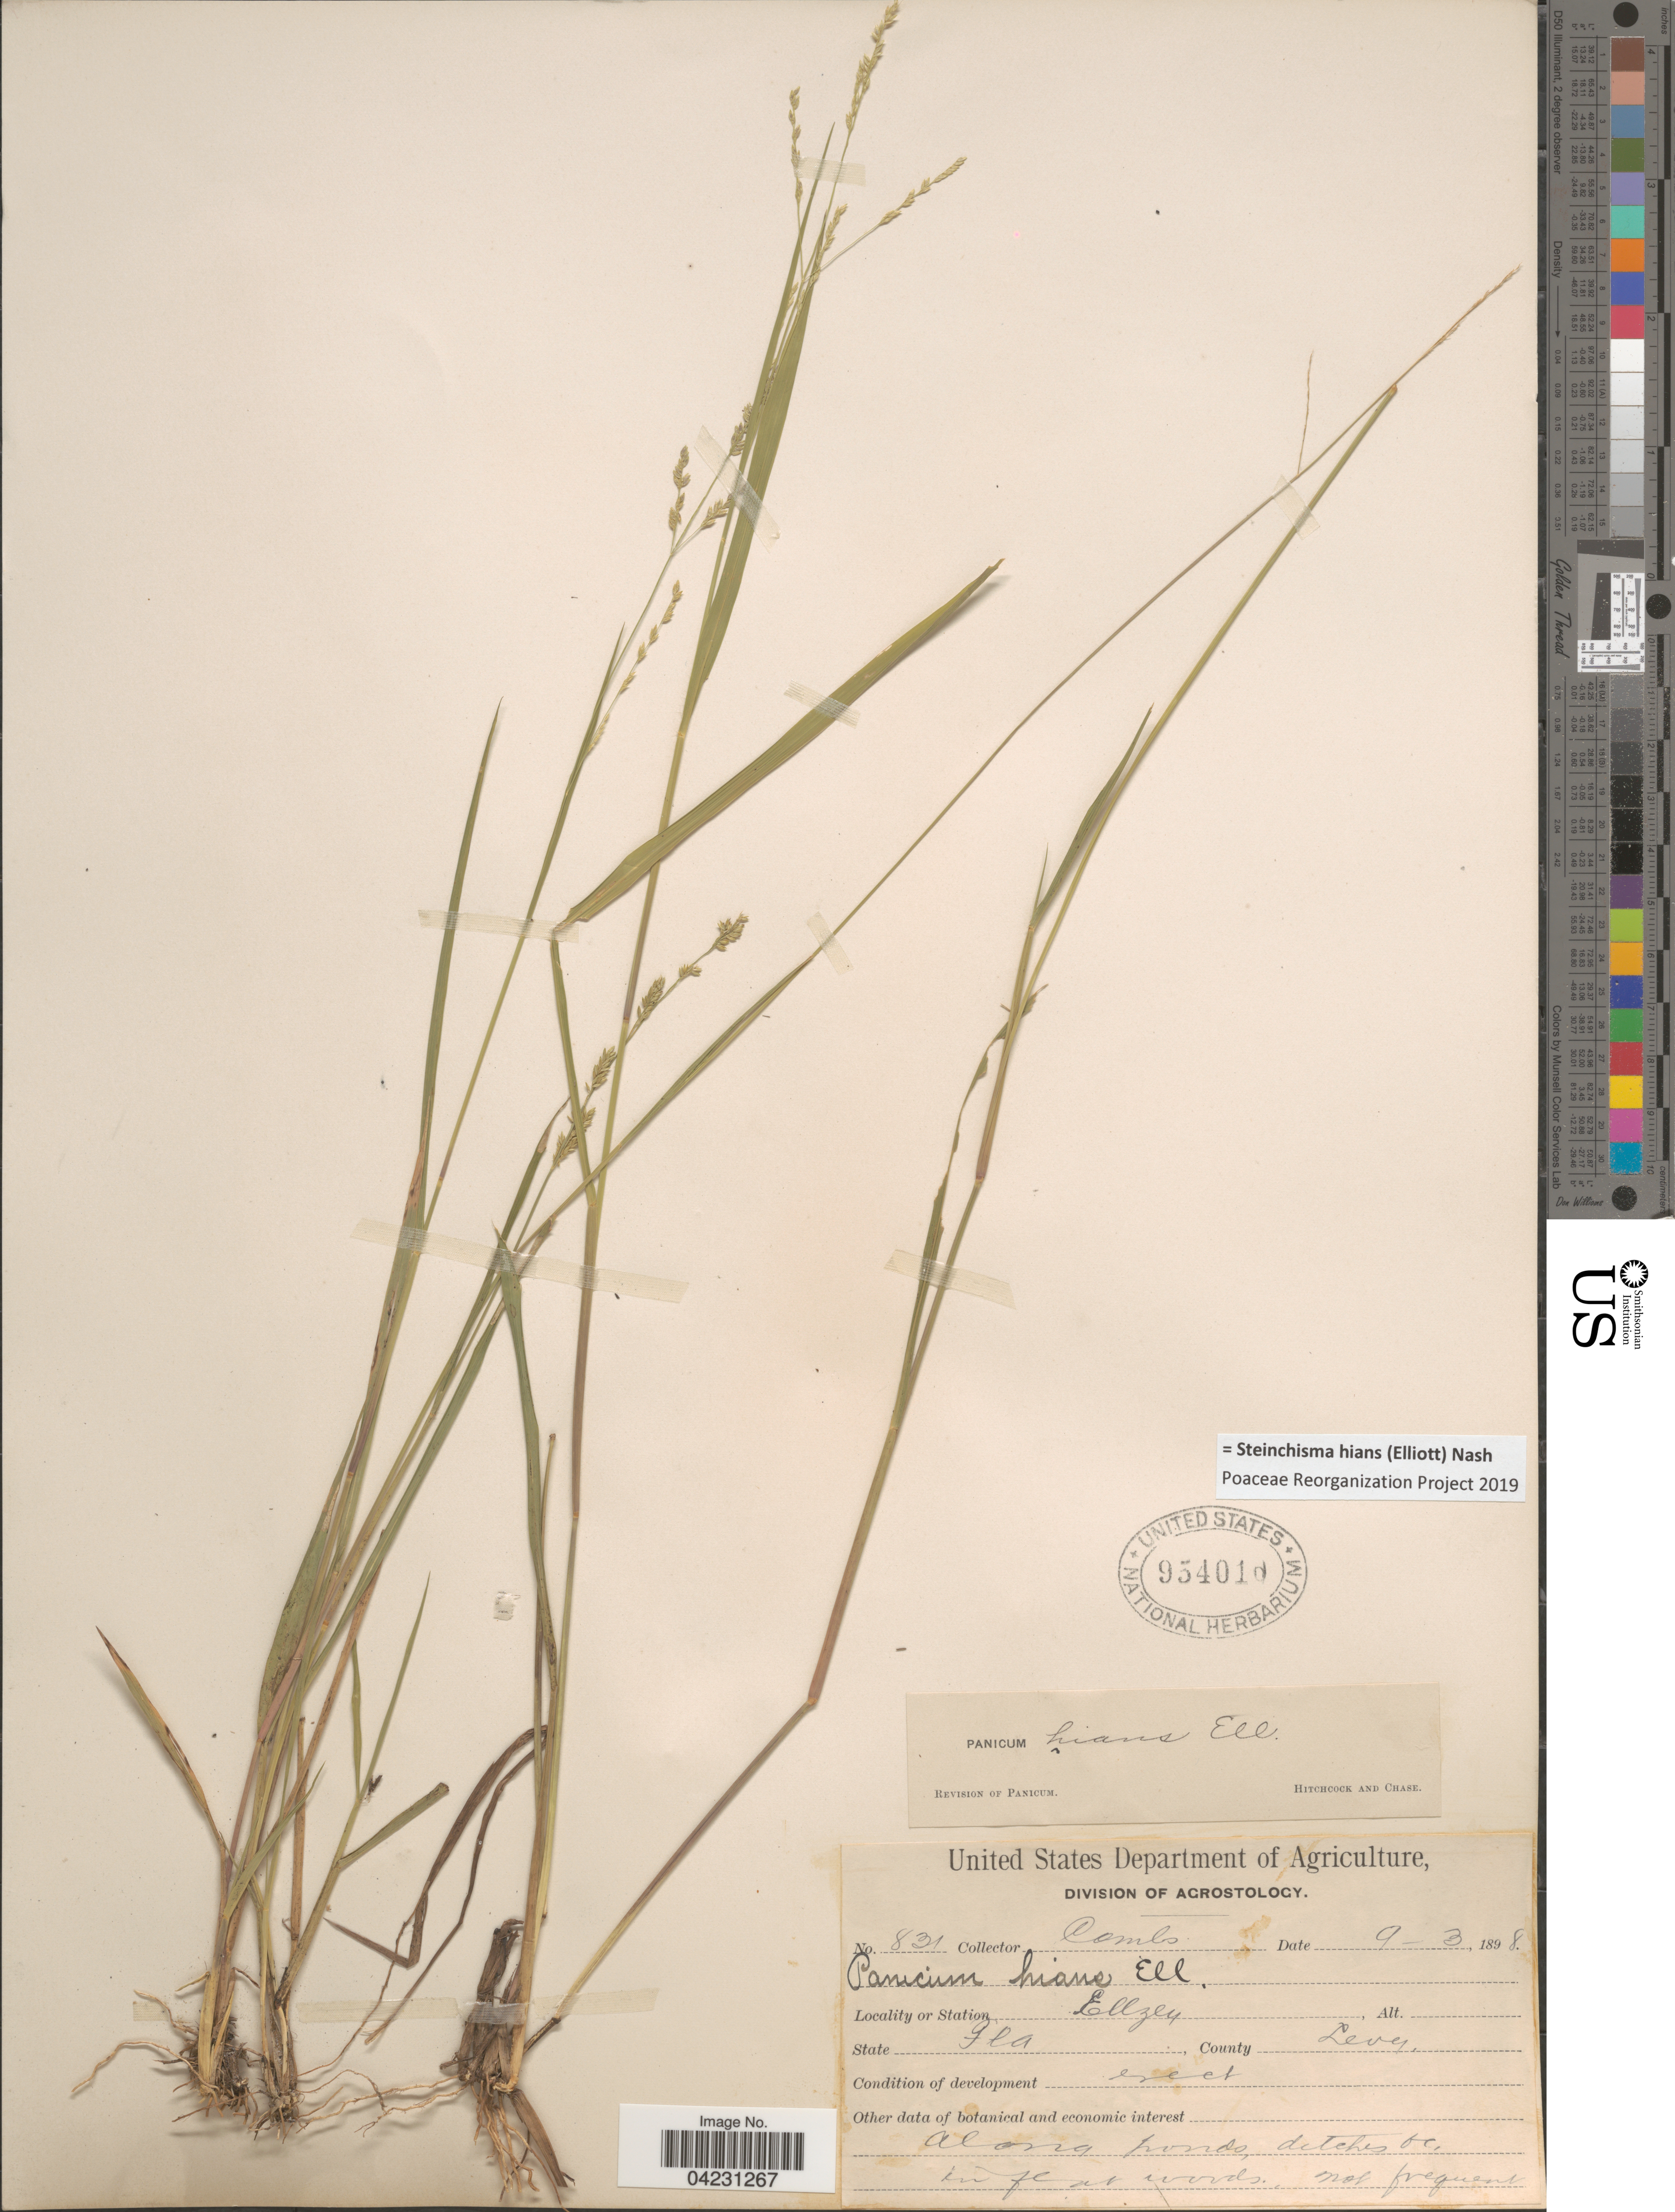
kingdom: Plantae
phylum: Tracheophyta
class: Liliopsida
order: Poales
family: Poaceae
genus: Steinchisma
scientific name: Steinchisma hians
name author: (Elliott) Nash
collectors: -. Combs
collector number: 831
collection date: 1898-09-03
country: United States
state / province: Florida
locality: Ellzey. County Levy. Along ponds, ditches.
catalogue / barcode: US 954010